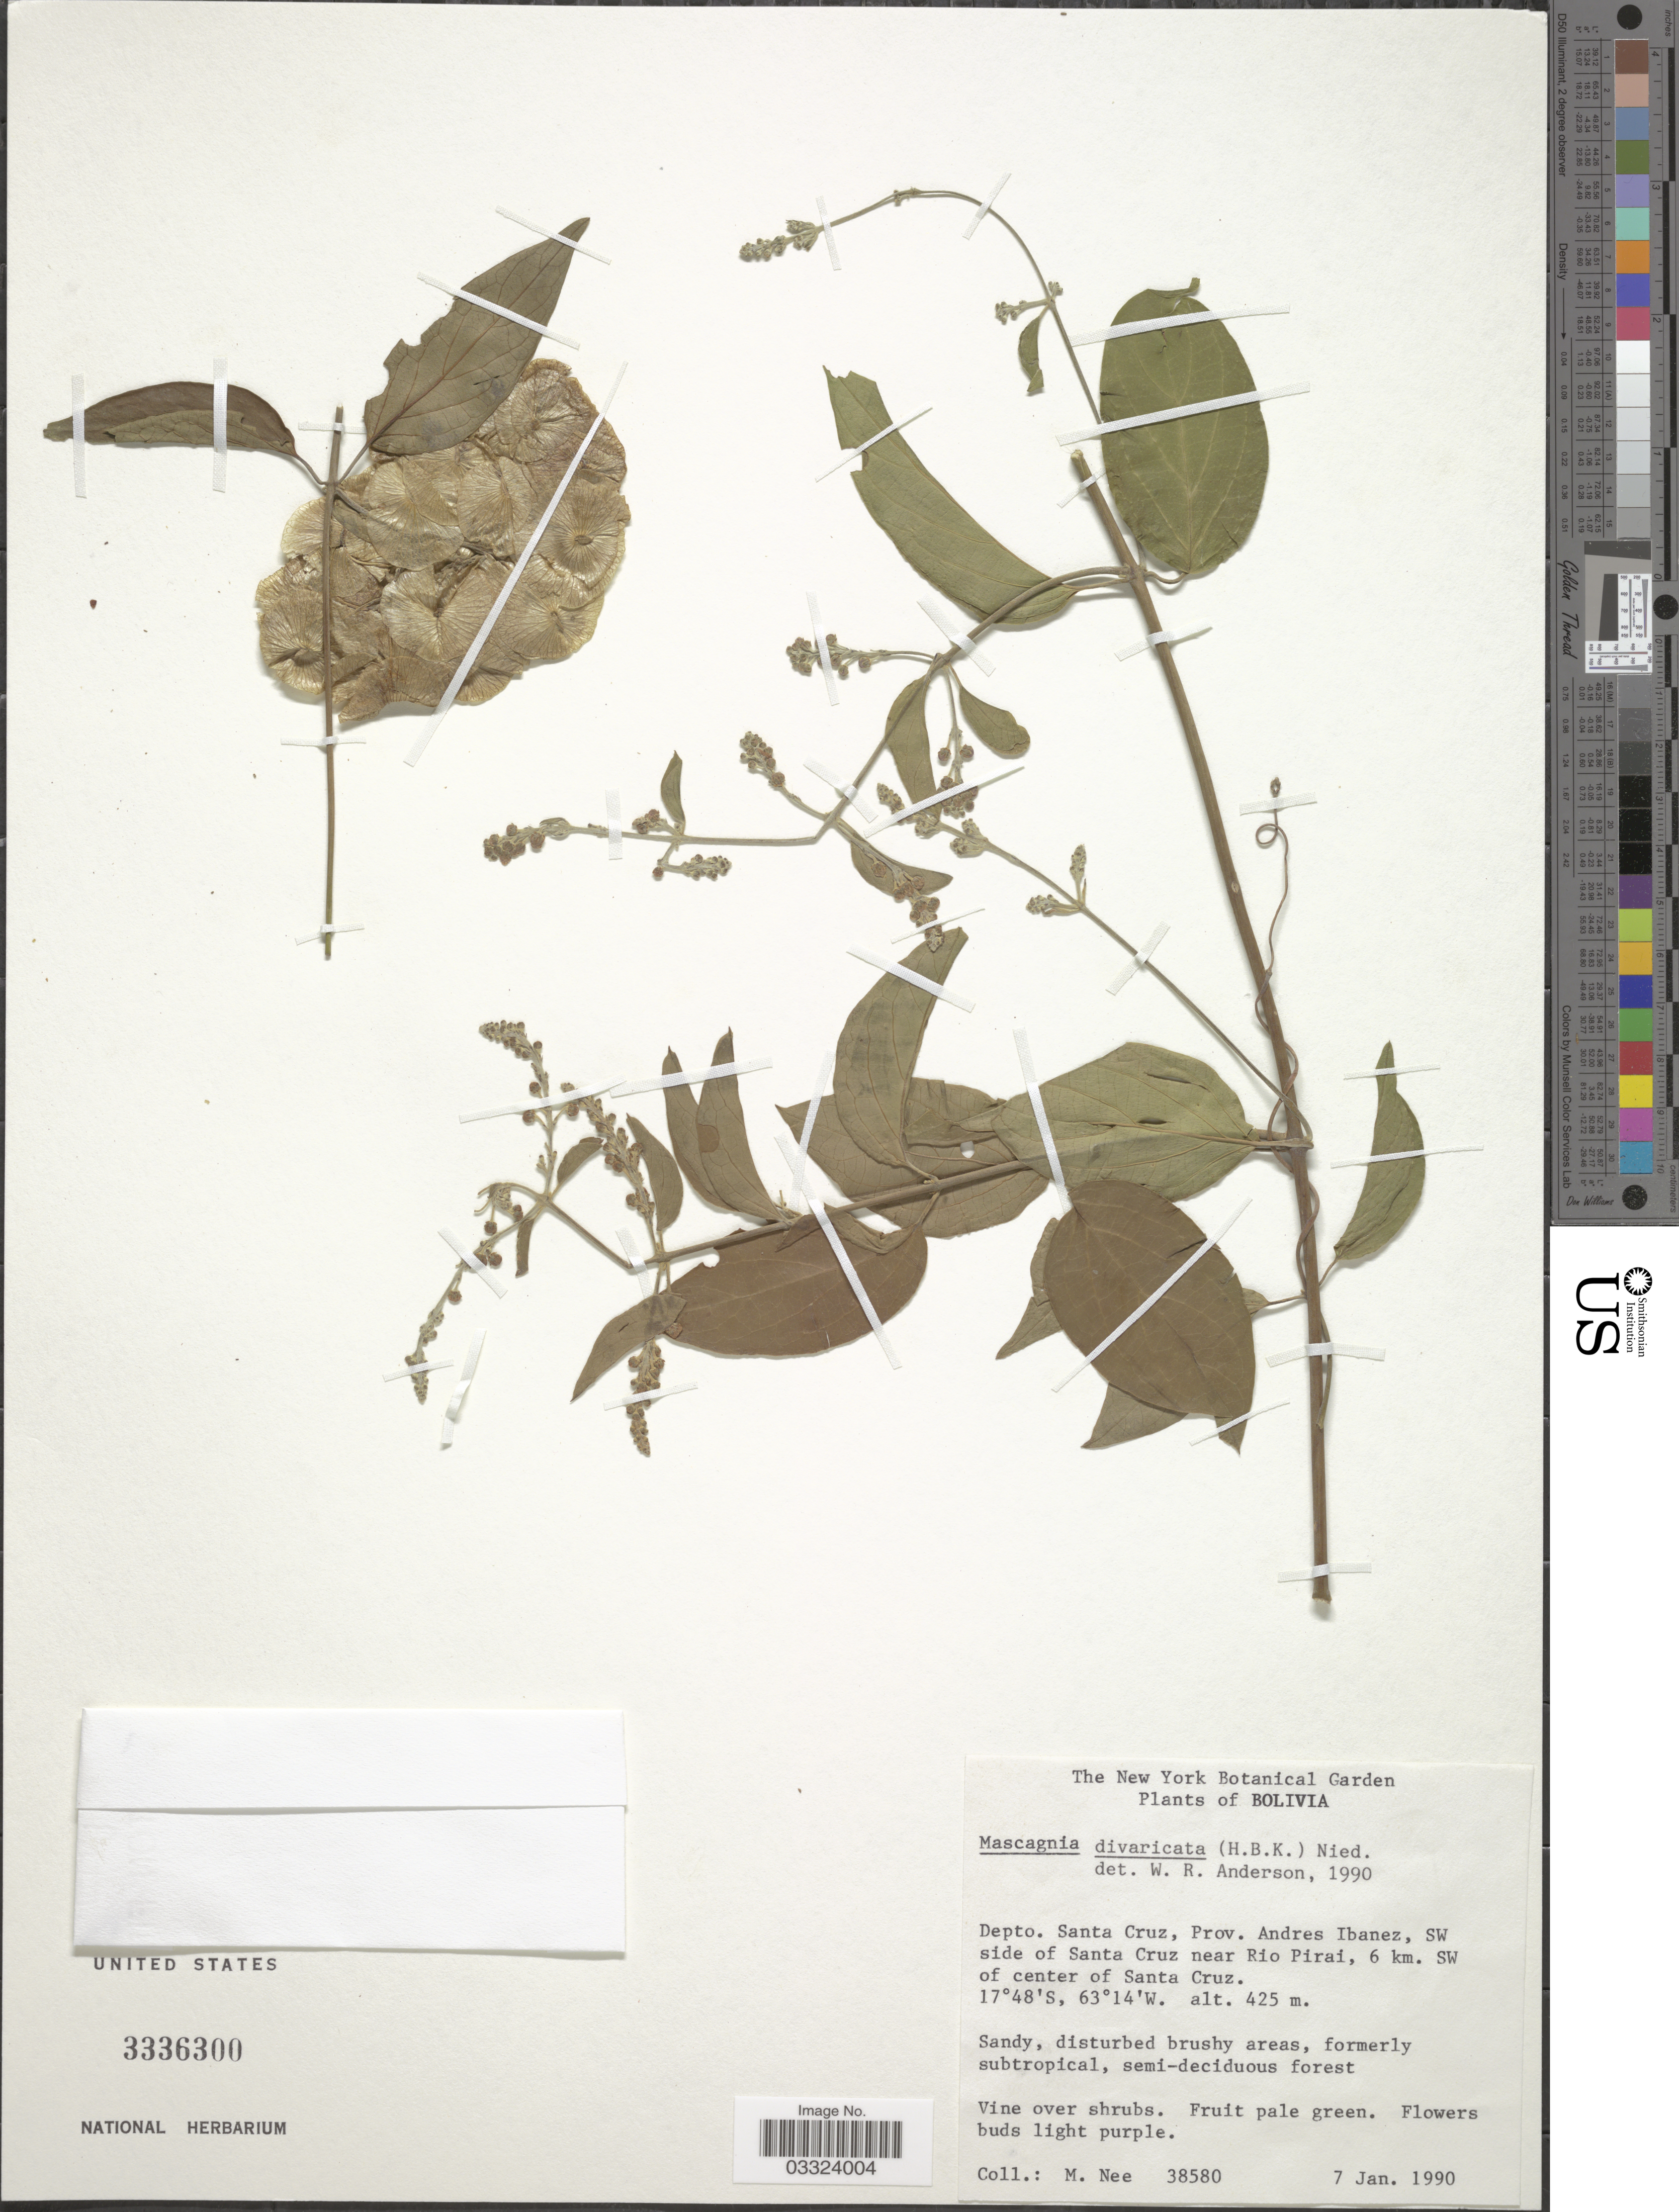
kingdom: Plantae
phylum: Tracheophyta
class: Magnoliopsida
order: Malpighiales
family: Malpighiaceae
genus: Mascagnia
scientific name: Mascagnia divaricata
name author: (Kunth) Nied.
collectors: M. Nee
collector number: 38580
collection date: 1990-01-07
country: Bolivia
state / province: Santa Cruz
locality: Depto. Santa Cruz, Prov. Andres Ibanez, SW side of Santa Cruz near Rio Pirai, 6 km. SW of center of Santa Cruz.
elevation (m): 425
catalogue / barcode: US 3336300